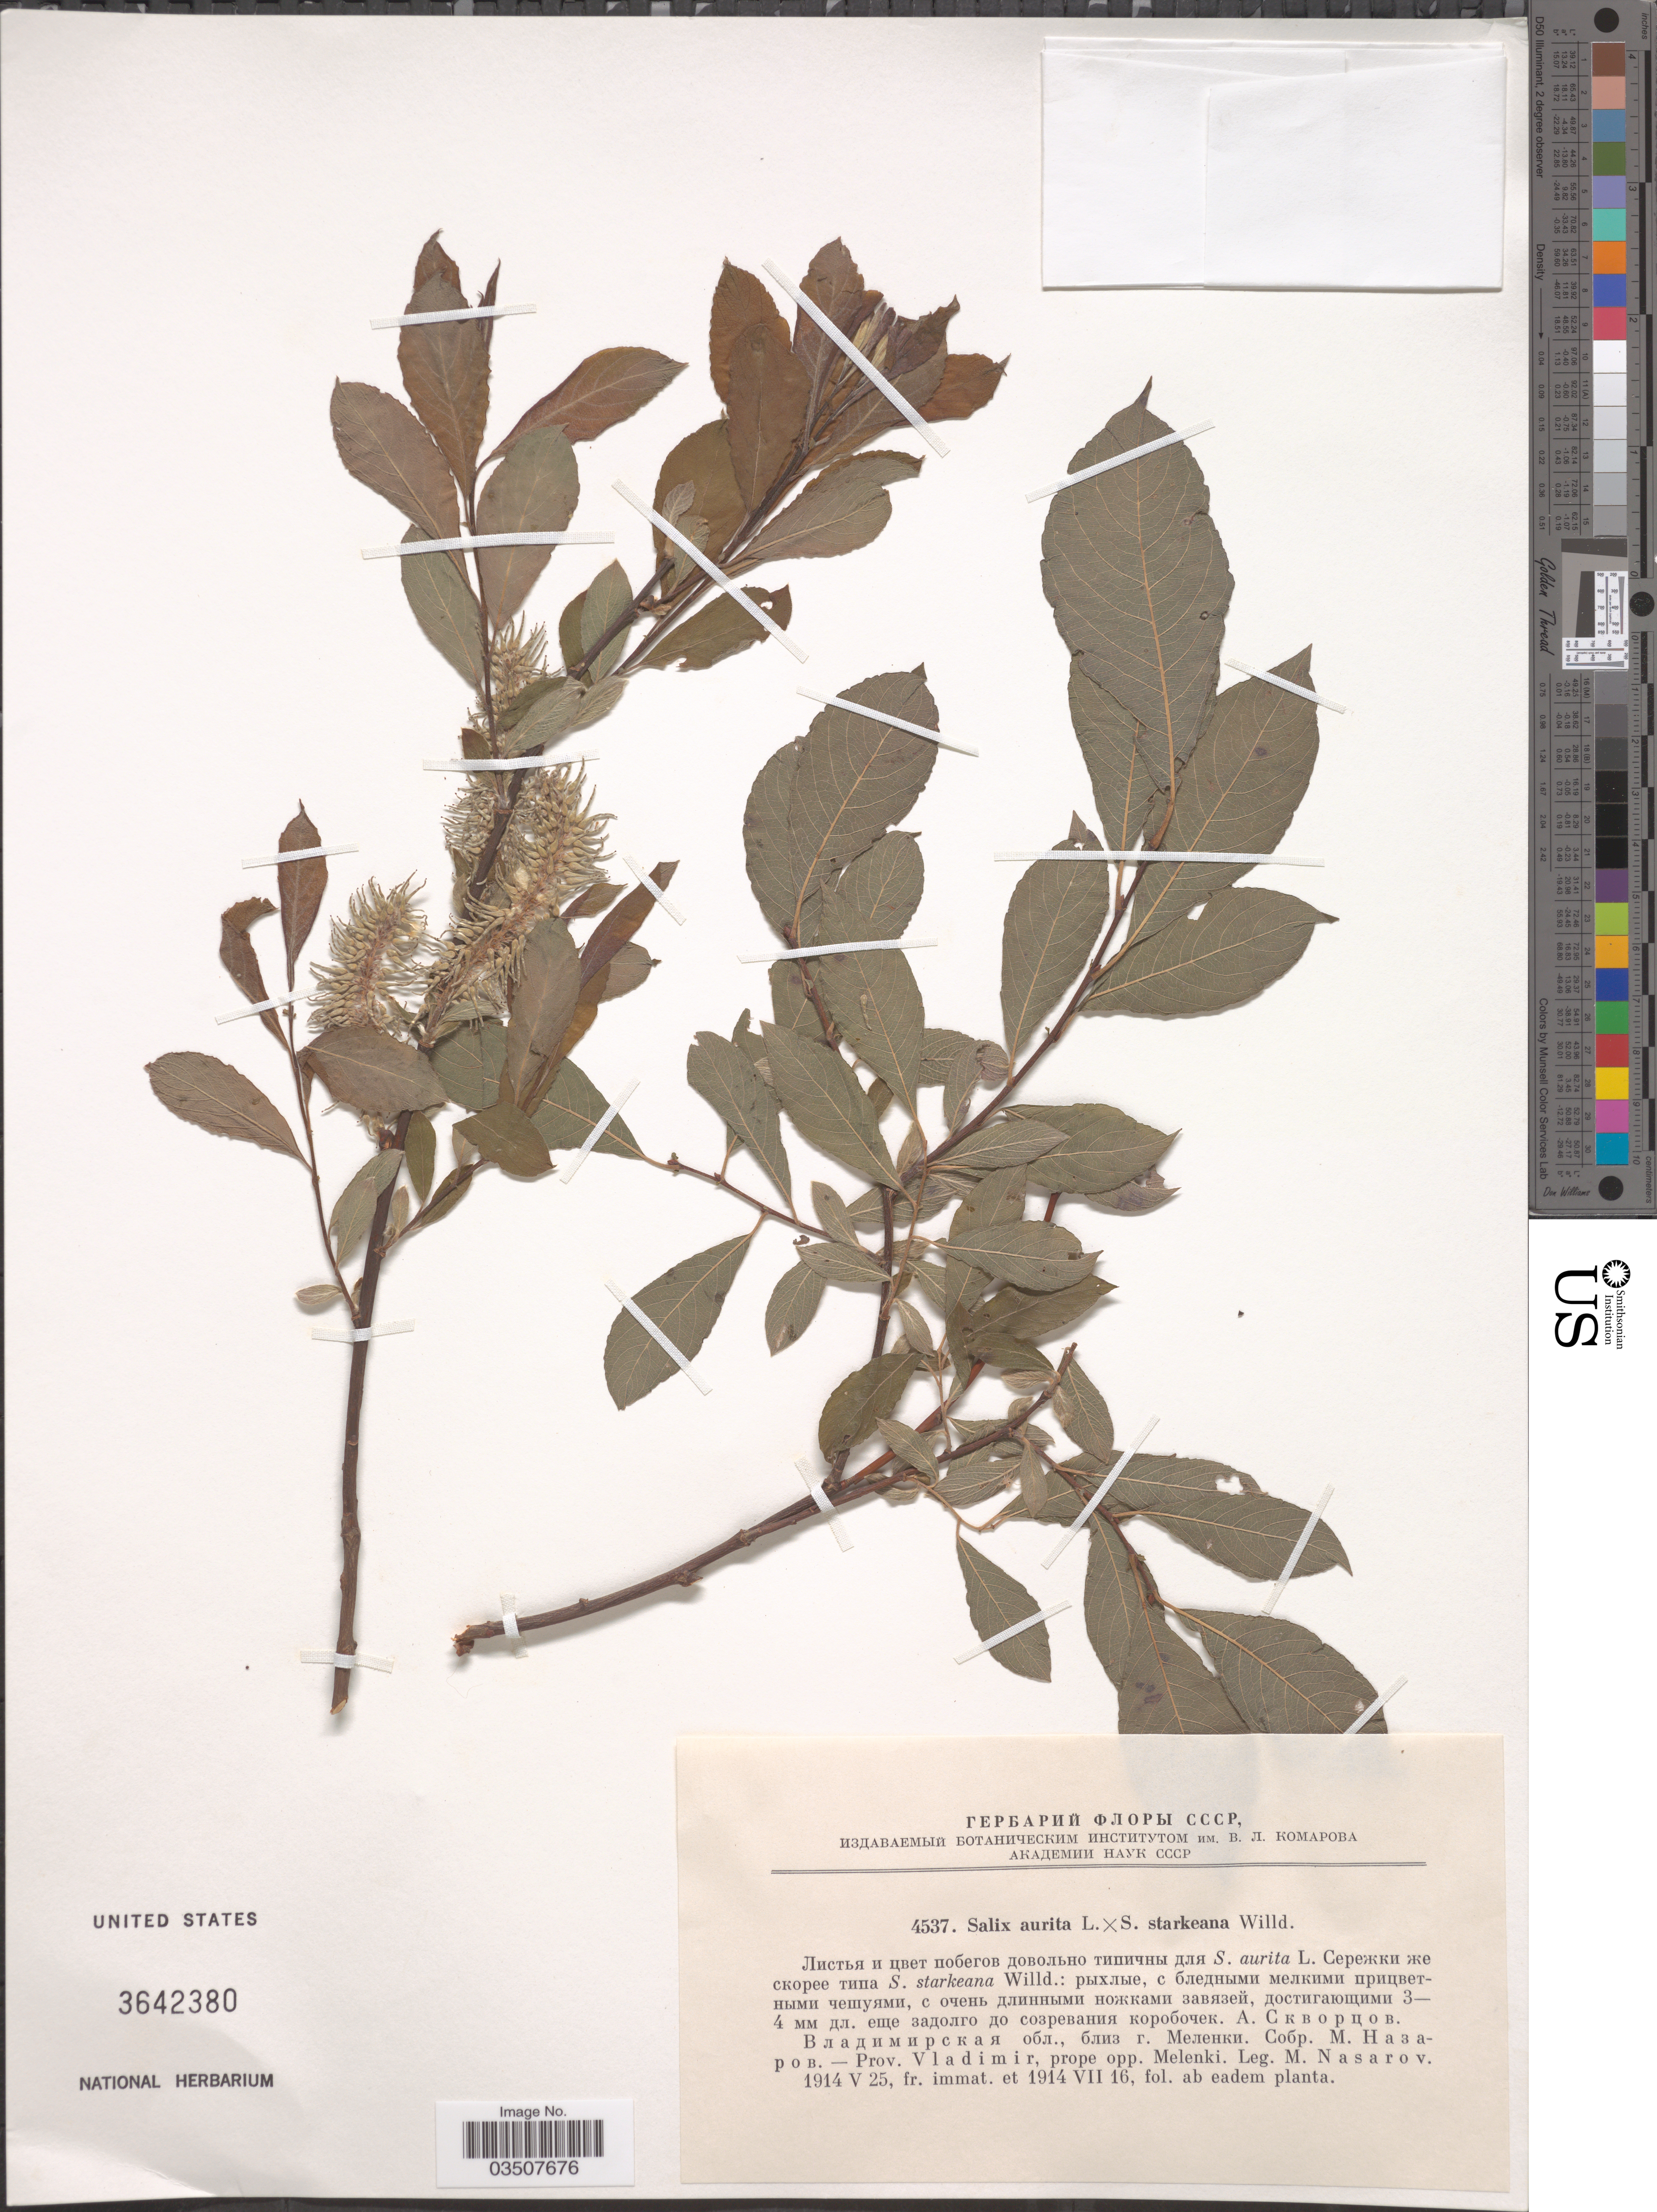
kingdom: Plantae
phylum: Tracheophyta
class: Magnoliopsida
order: Malpighiales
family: Salicaceae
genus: Salix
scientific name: Salix aurita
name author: L.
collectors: M. Nasarov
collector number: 4537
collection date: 1914-05-25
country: Russian Federation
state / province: Vladimir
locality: Prov. Vladimir, prope opp. Melenki.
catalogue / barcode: US 3642380